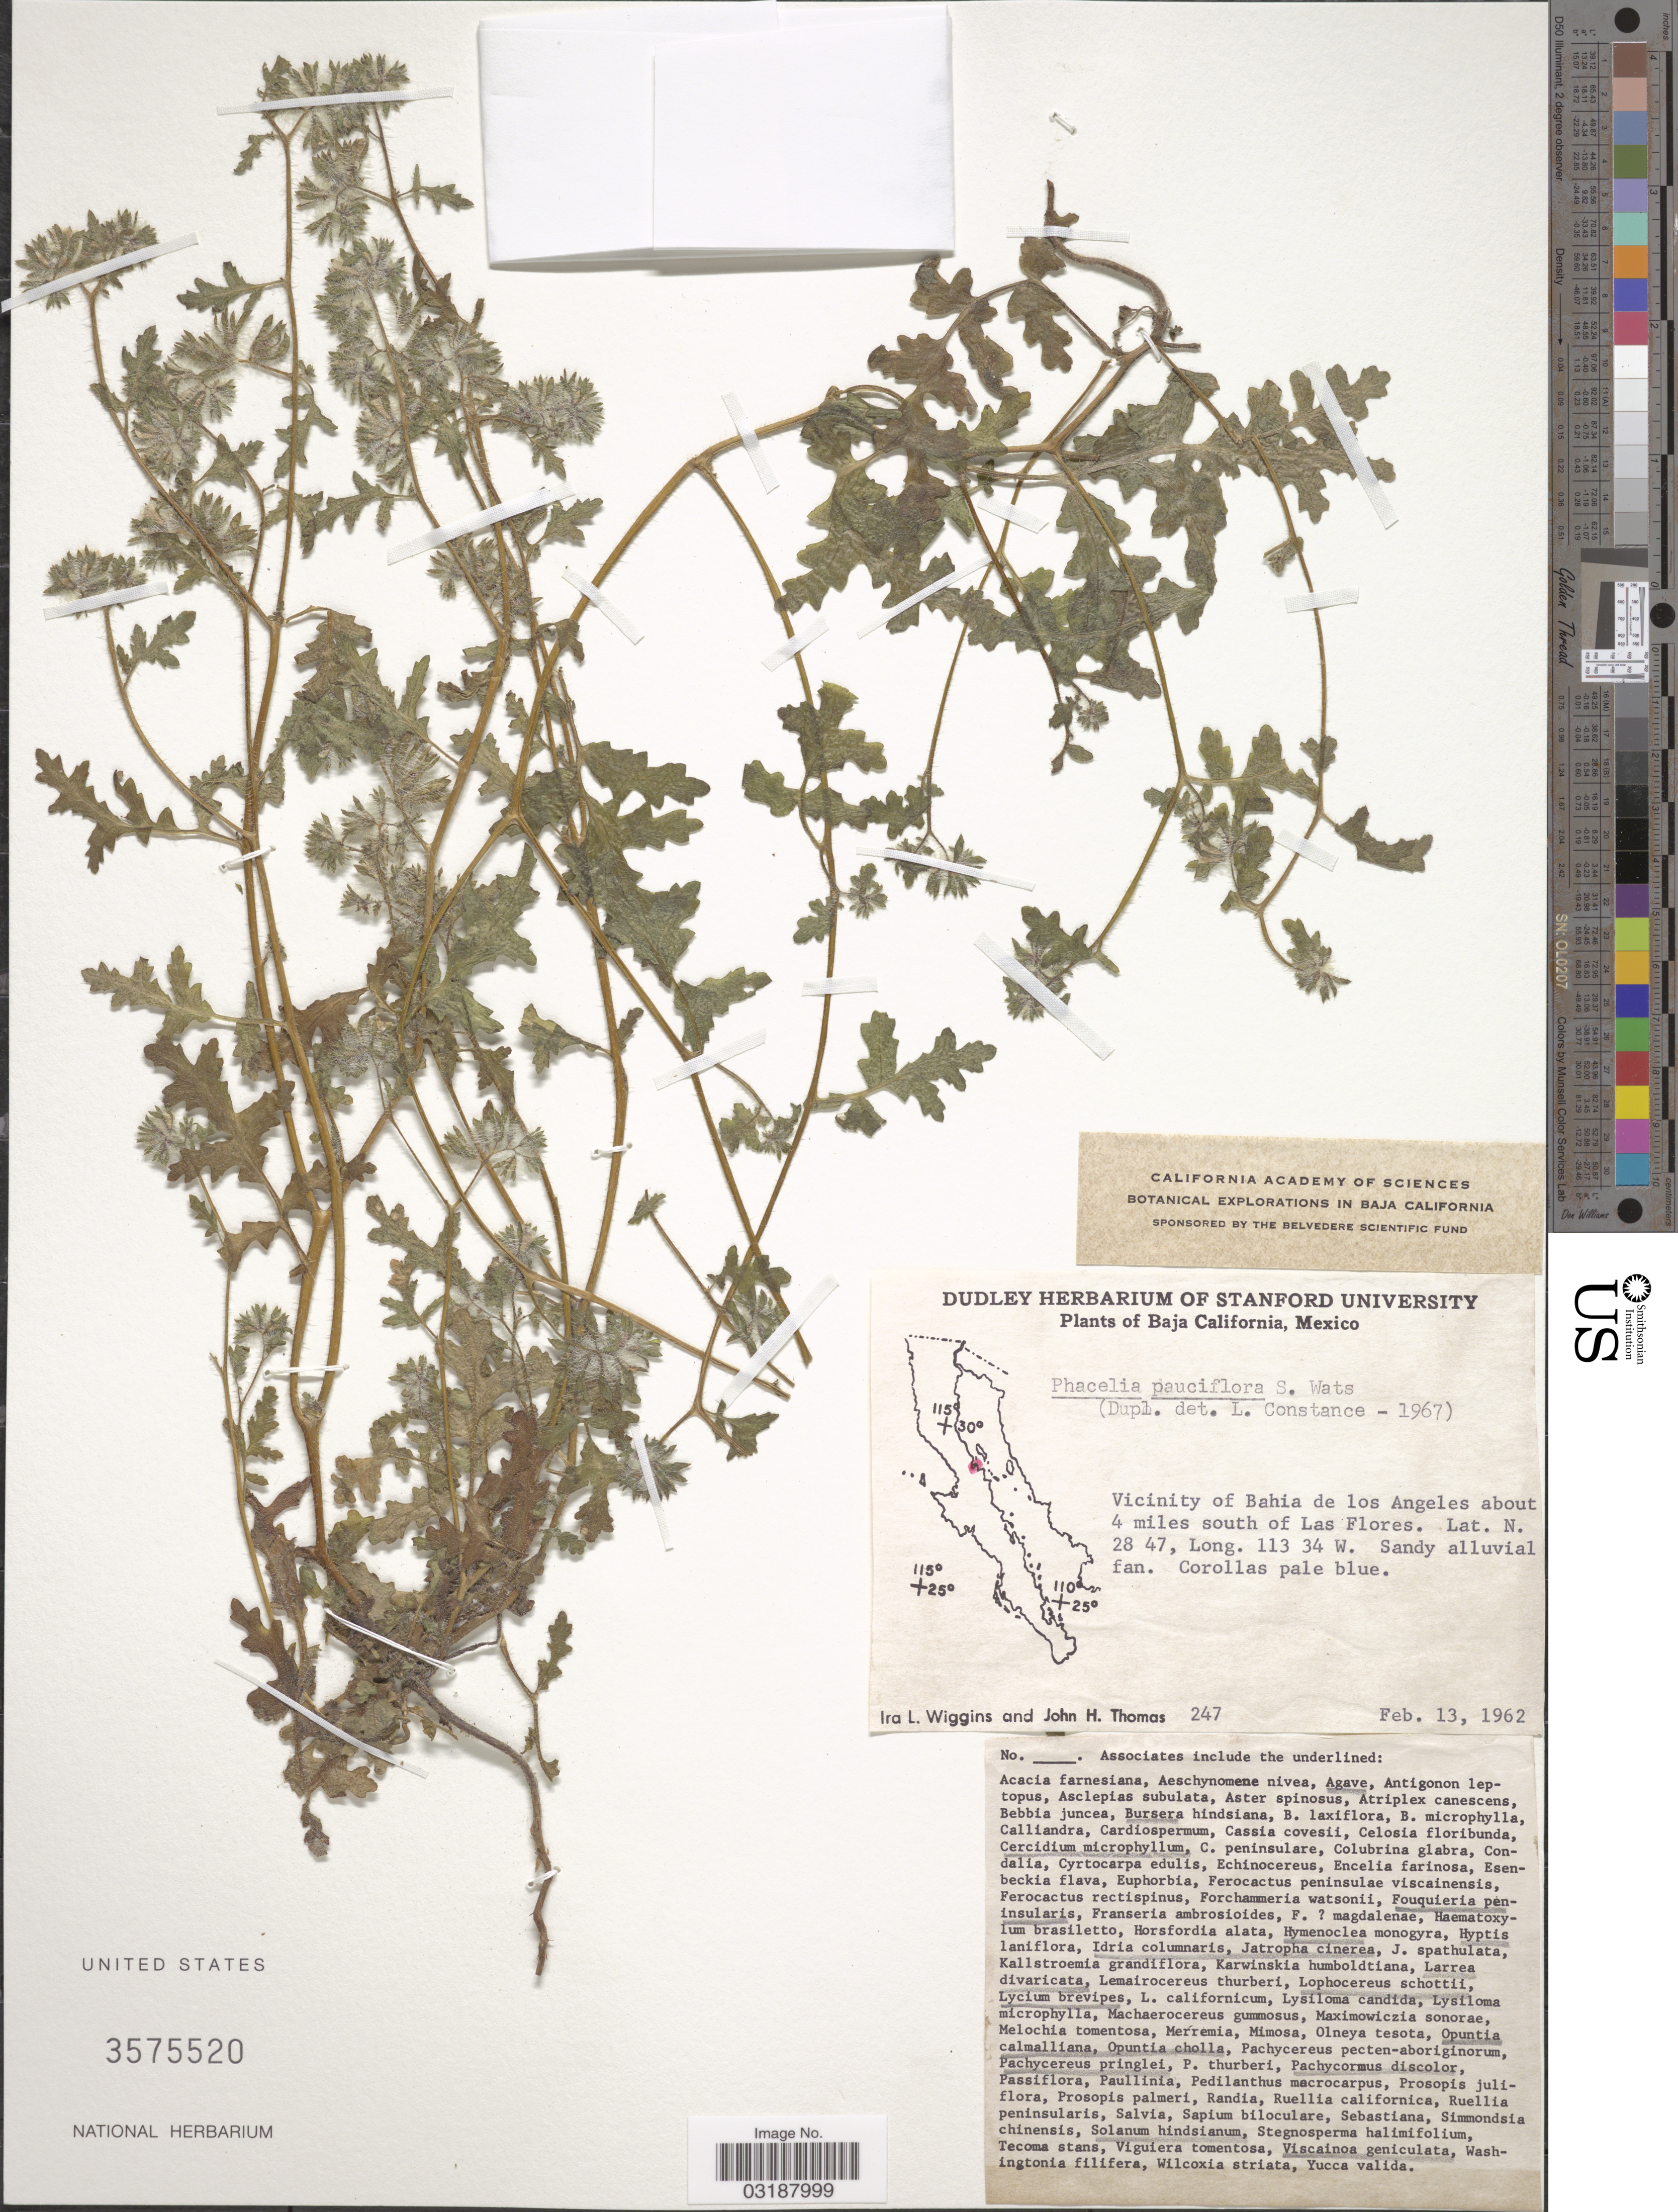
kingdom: Plantae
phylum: Tracheophyta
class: Magnoliopsida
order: Boraginales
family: Hydrophyllaceae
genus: Phacelia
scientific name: Phacelia pauciflora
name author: S. Watson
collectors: I. L. Wiggins & J. H. Thomas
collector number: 247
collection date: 1962-02-13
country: Mexico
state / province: Baja California Norte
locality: Vicinity of Bahia de los Angeles about 4 miles south of Las Flores.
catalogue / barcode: US 3575520